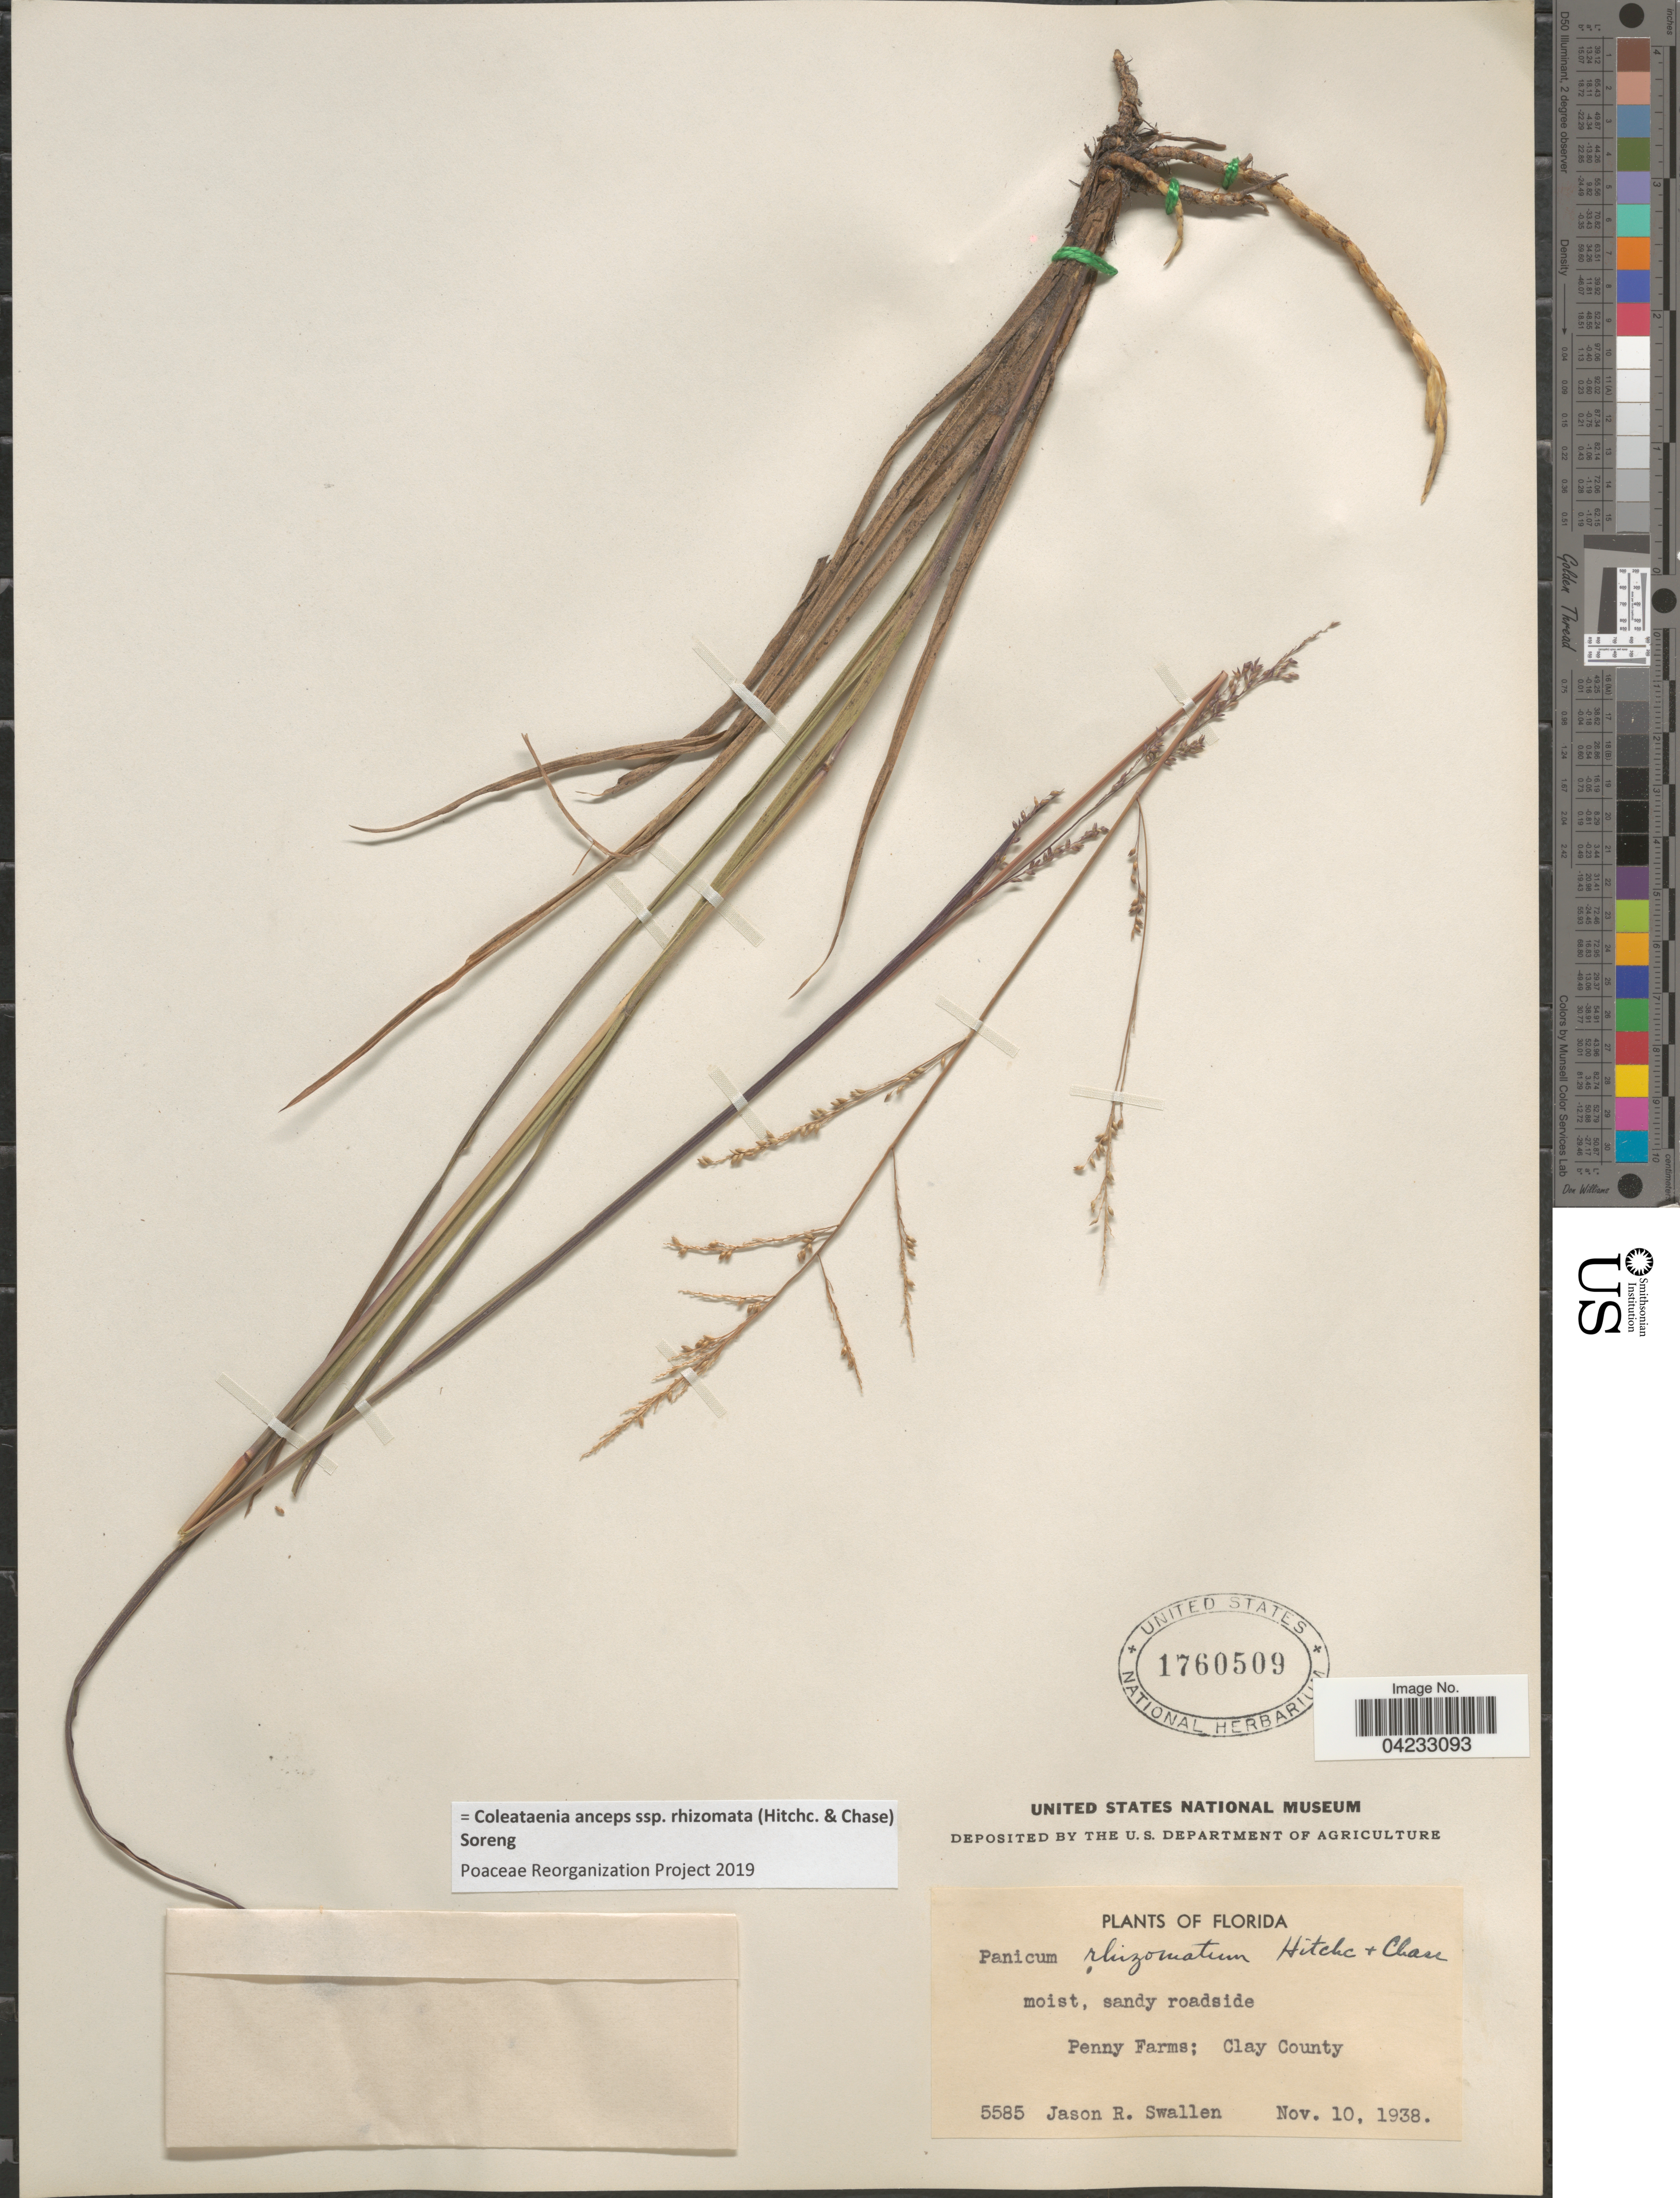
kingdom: Plantae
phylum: Tracheophyta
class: Liliopsida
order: Poales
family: Poaceae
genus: Coleataenia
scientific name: Coleataenia anceps subsp. rhizomata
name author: (Hitchc. & Chase) Soreng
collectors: J. R. Swallen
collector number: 5585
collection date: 1938-11-10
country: United States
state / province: Florida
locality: Penny Farms; Clay County.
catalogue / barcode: US 1760509